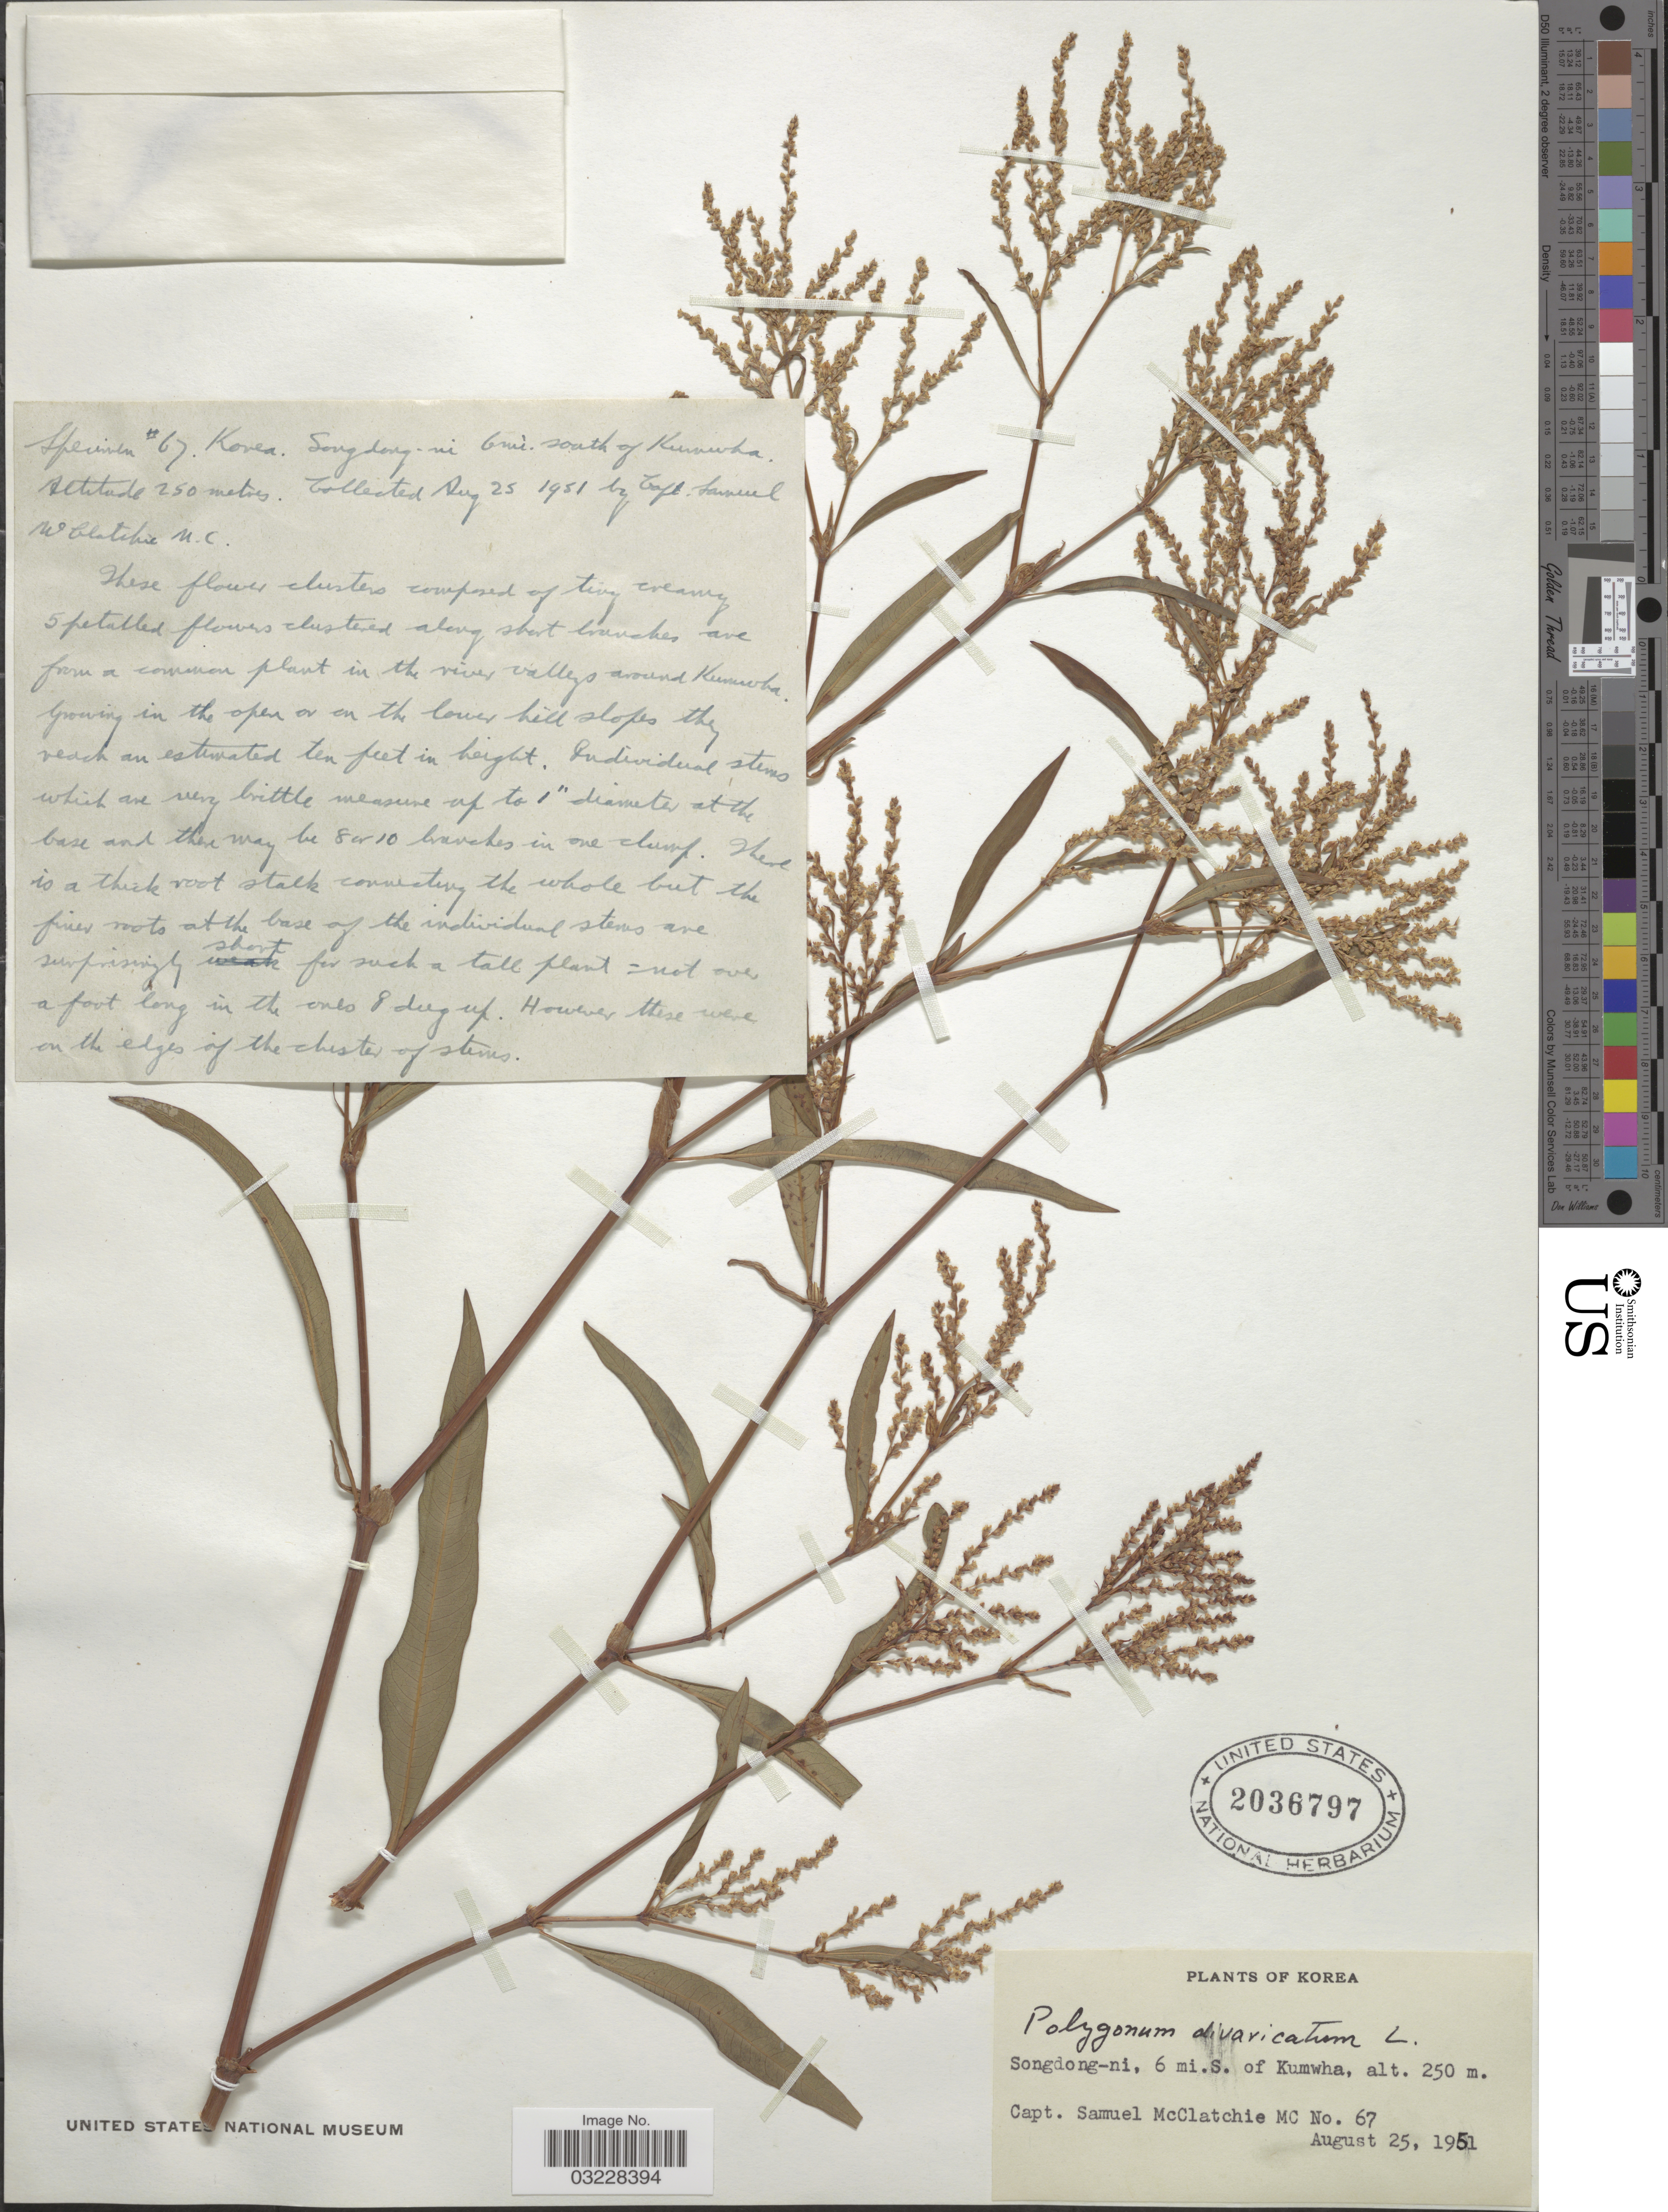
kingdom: Plantae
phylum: Tracheophyta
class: Magnoliopsida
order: Caryophyllales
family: Polygonaceae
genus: Koenigia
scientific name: Koenigia divaricata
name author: (L.) T.M. Schust. & Reveal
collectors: S. McClatchie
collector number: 67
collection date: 1951-08-25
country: South Korea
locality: Songdong-ni, 6 mi. S. of Kumwha.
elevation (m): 250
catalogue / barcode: US 2036797